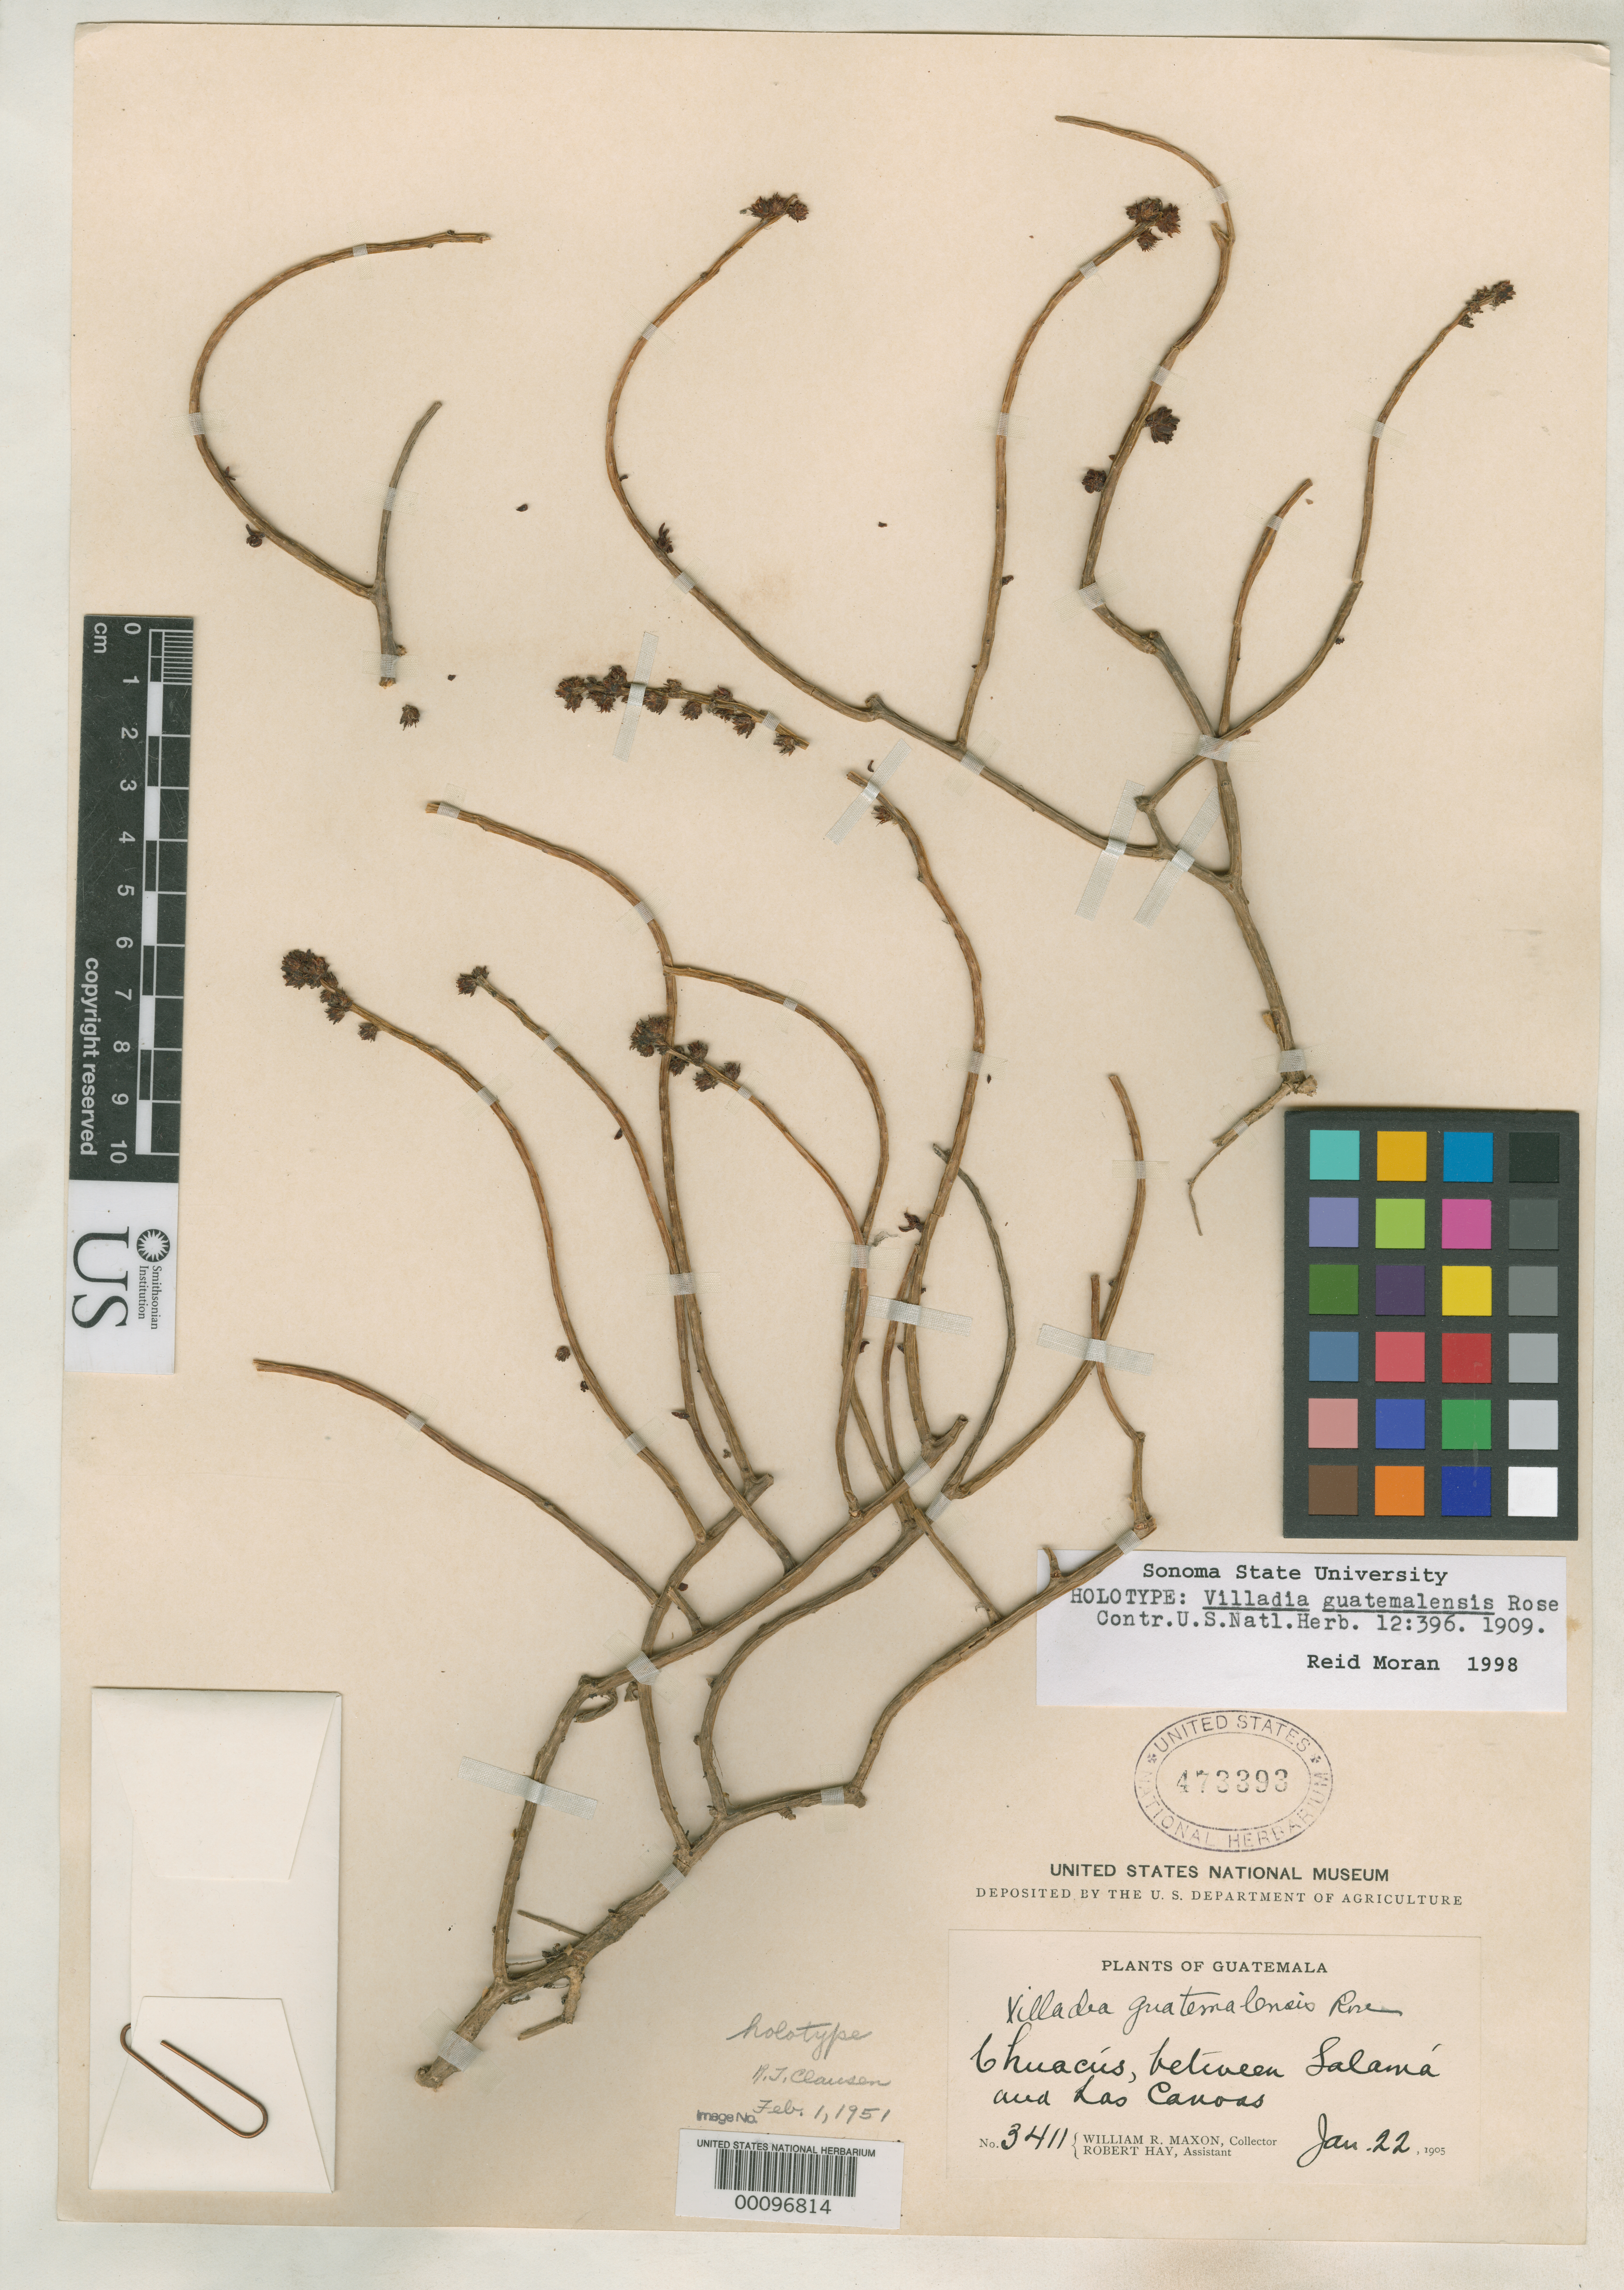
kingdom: Plantae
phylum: Tracheophyta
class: Magnoliopsida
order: Saxifragales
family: Crassulaceae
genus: Villadia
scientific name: Villadia guatemalensis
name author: Rose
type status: Holotype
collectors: W. R. Maxon & R. H. Hay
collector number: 3411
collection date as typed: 22 Jan 1905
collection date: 1905-01-22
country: Guatemala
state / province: Baja Verapaz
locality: Chuacus between Salama and las Canoas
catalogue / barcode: US 473393